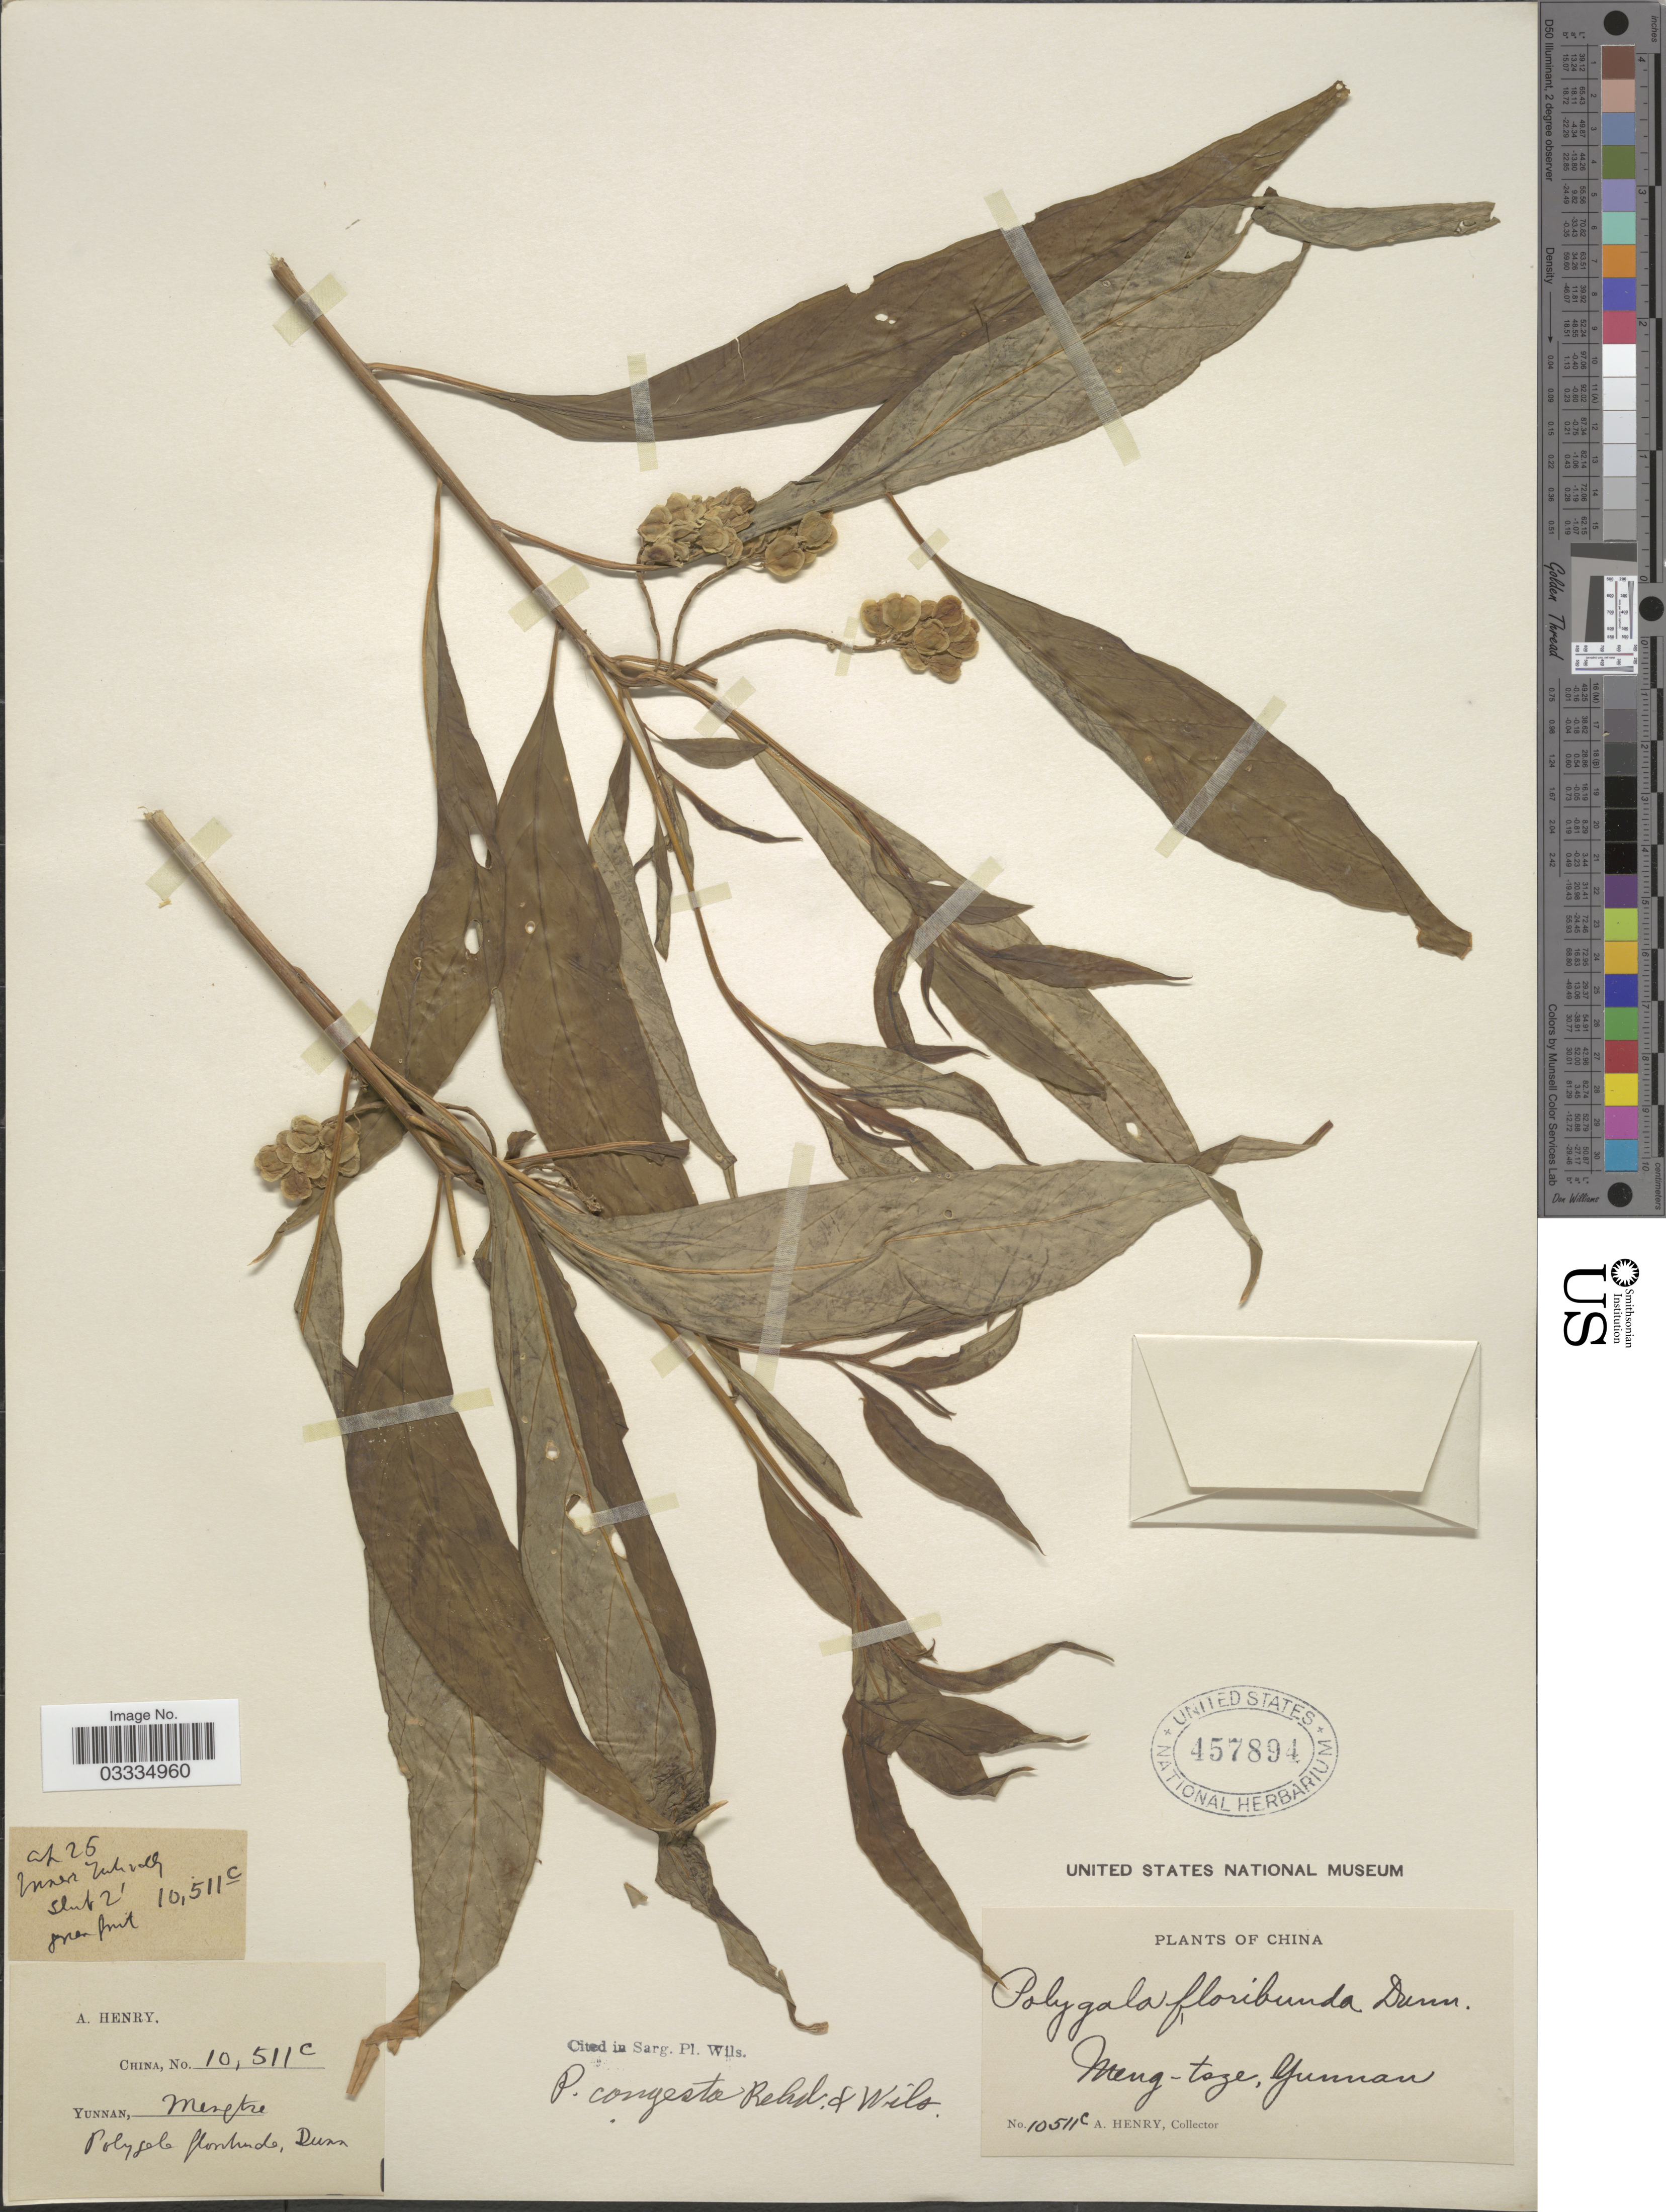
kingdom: Plantae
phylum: Tracheophyta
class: Magnoliopsida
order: Fabales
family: Polygalaceae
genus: Polygala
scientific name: Polygala congesta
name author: Rehder & E.H. Wilson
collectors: A. Henry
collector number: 10511 C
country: China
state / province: Yunnan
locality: Meng-tsze. Inner Tuti valley.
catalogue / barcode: US 457894